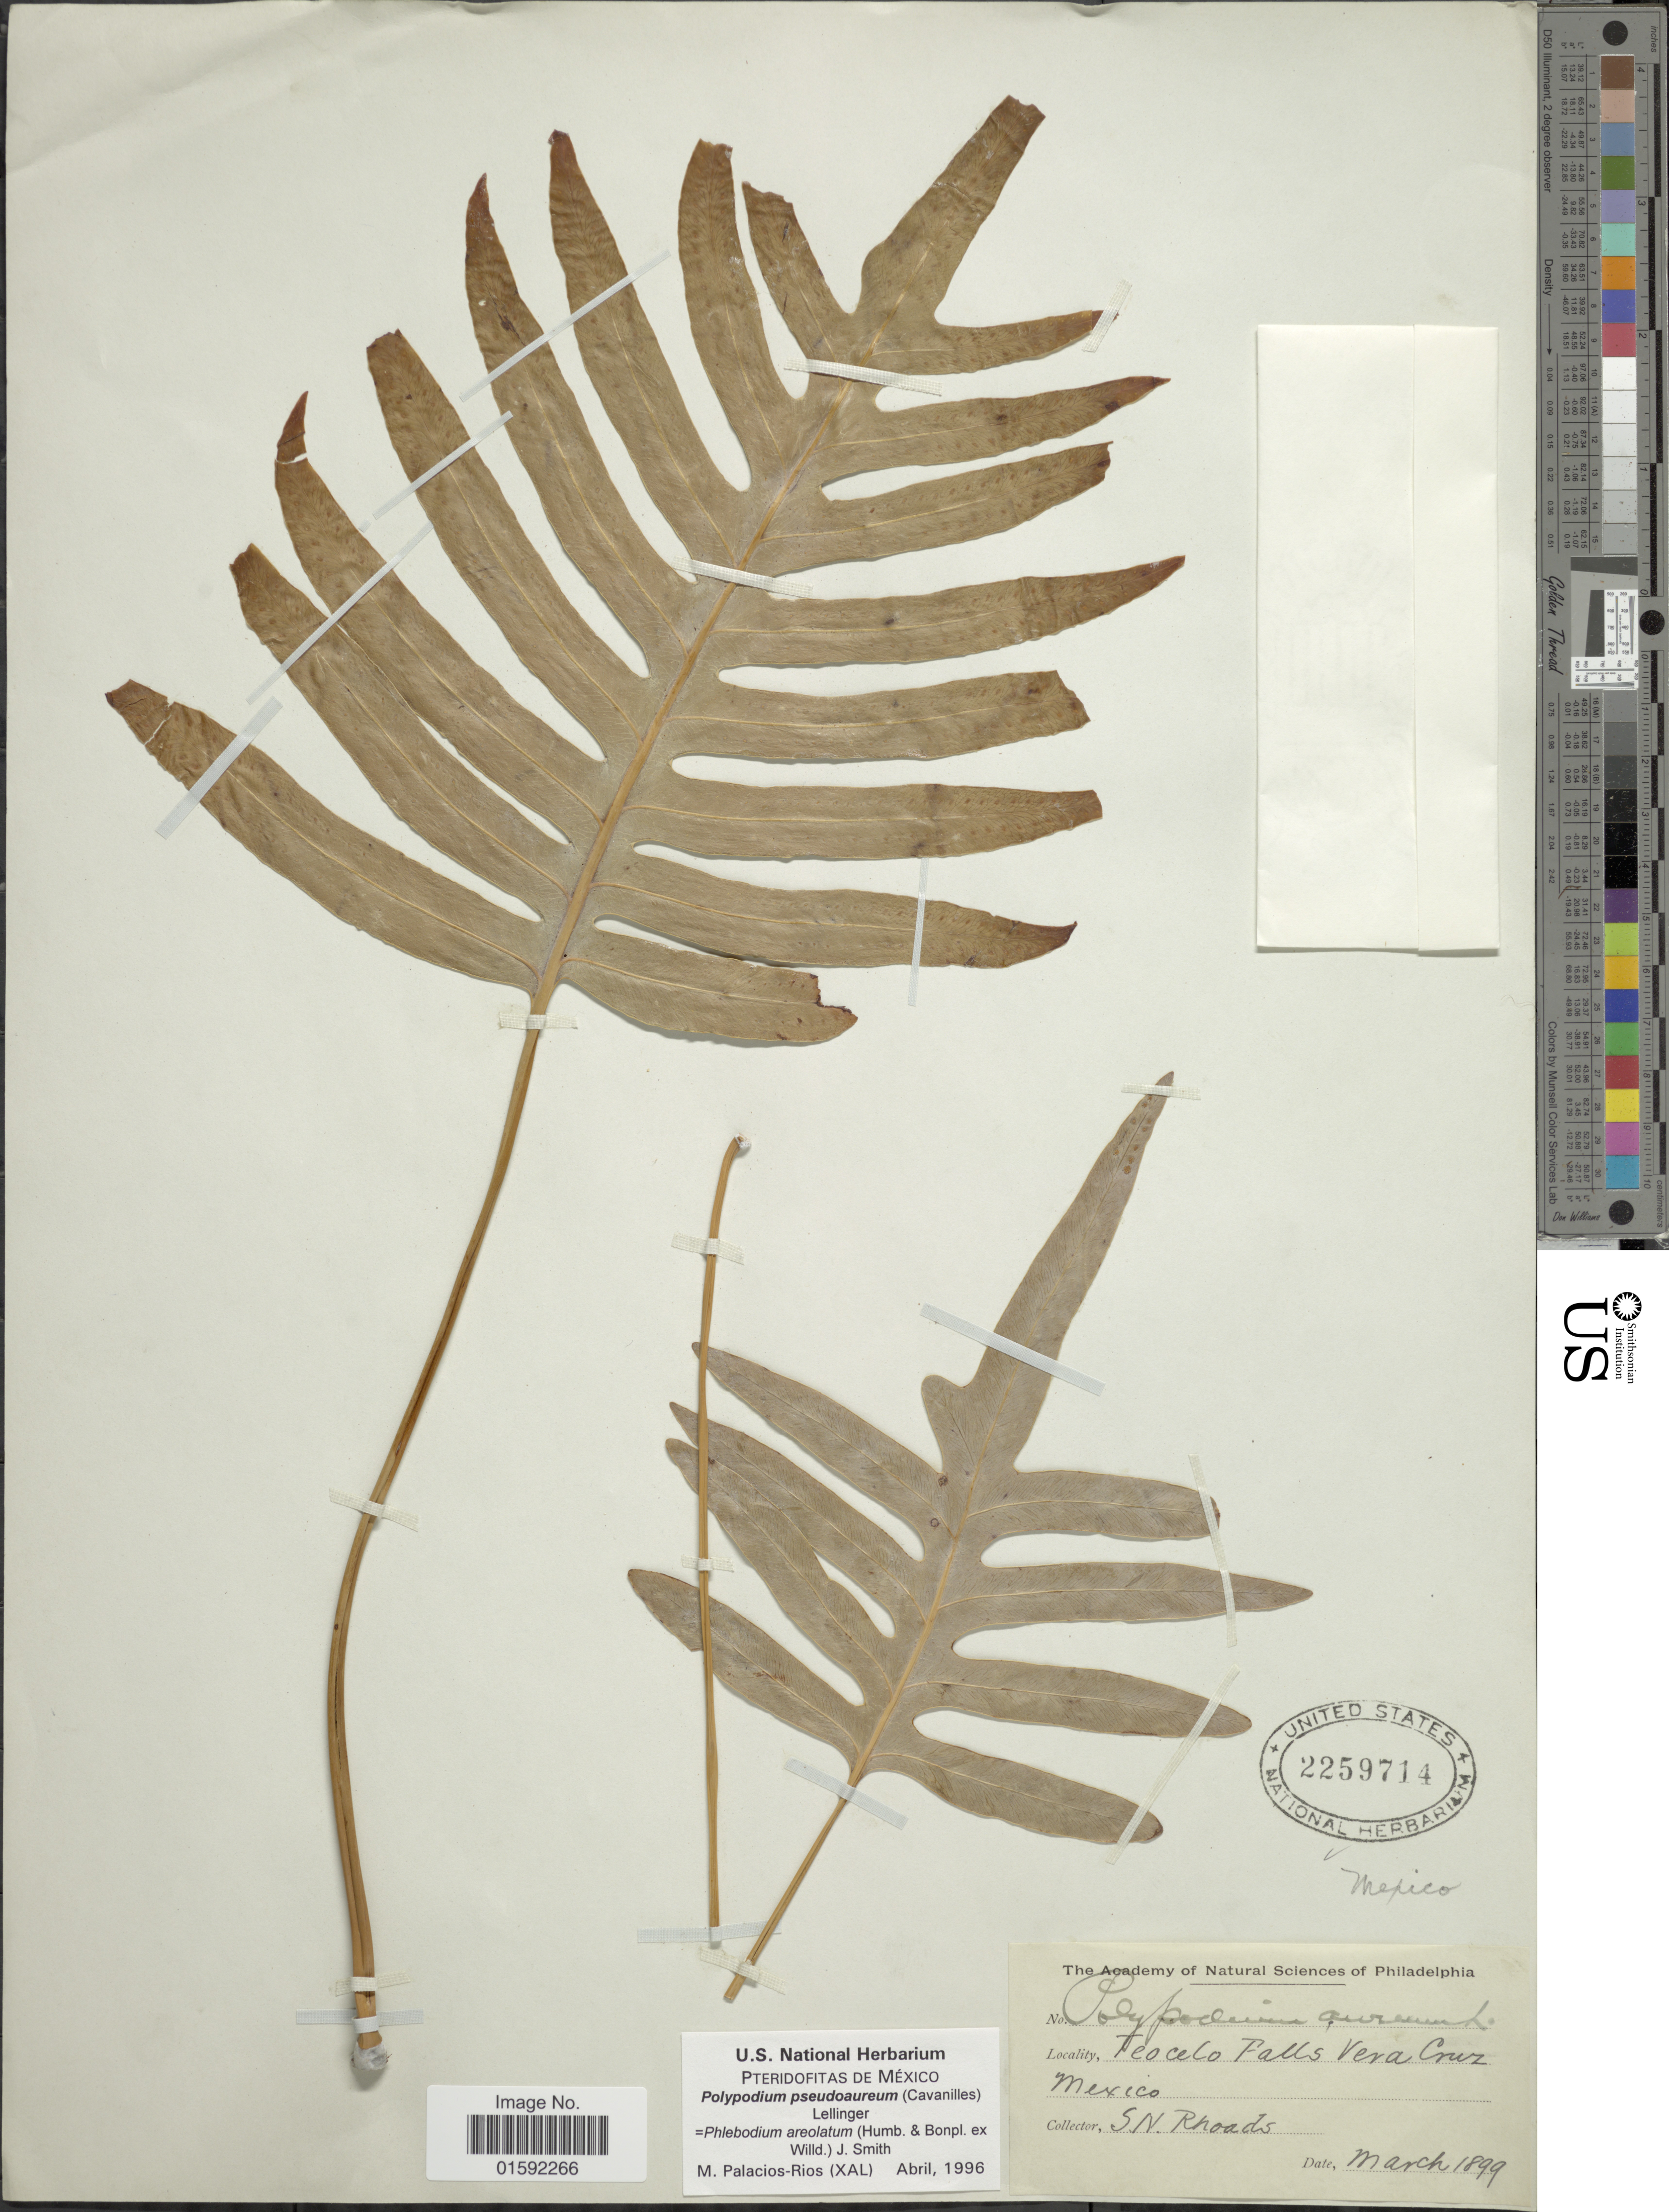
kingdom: Plantae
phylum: Tracheophyta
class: Polypodiopsida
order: Polypodiales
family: Polypodiaceae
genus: Phlebodium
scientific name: Phlebodium pseudoaureum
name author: (Cav.) Lellinger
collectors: S. Rhoads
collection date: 1899-03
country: Mexico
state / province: Veracruz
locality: Teocelo Falls Vera Cruz, Mexico.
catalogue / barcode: US 2259714